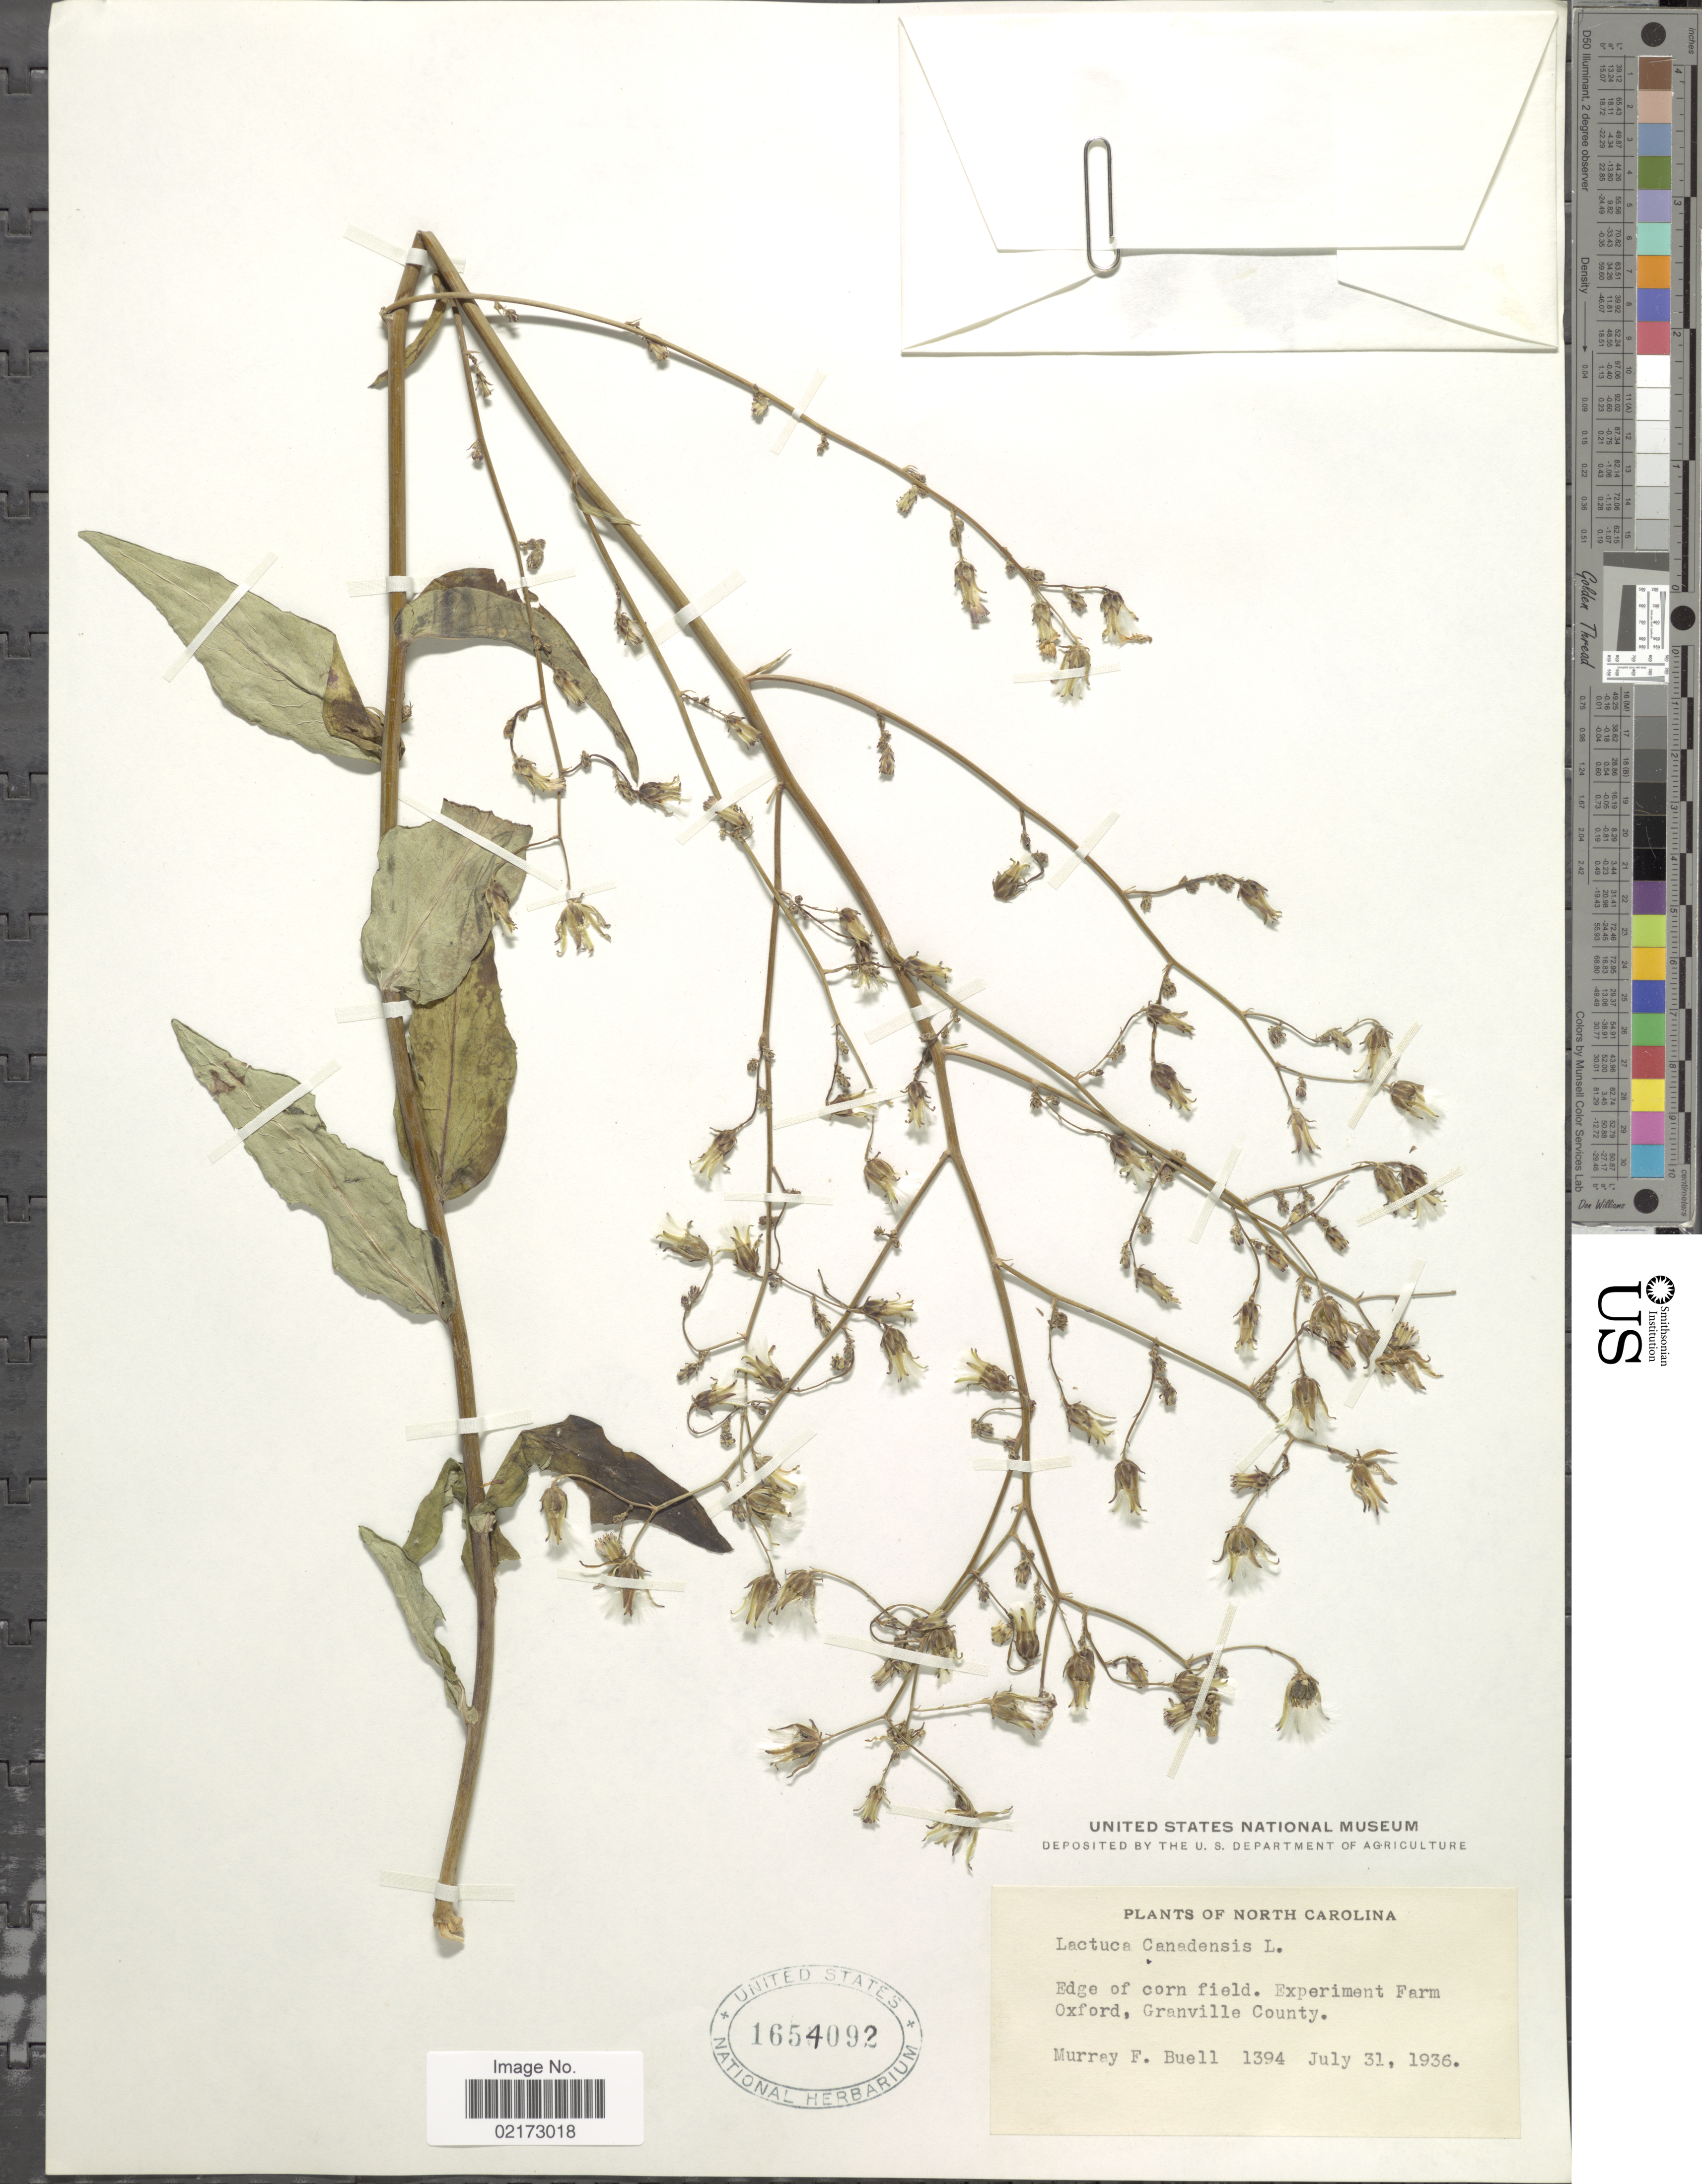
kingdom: Plantae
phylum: Tracheophyta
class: Magnoliopsida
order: Asterales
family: Asteraceae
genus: Lactuca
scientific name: Lactuca canadensis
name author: L.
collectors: M. Buell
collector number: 1394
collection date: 1936-07-31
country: United States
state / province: North Carolina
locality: Experiment Farm Oxford, Granville County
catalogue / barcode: US 1654092